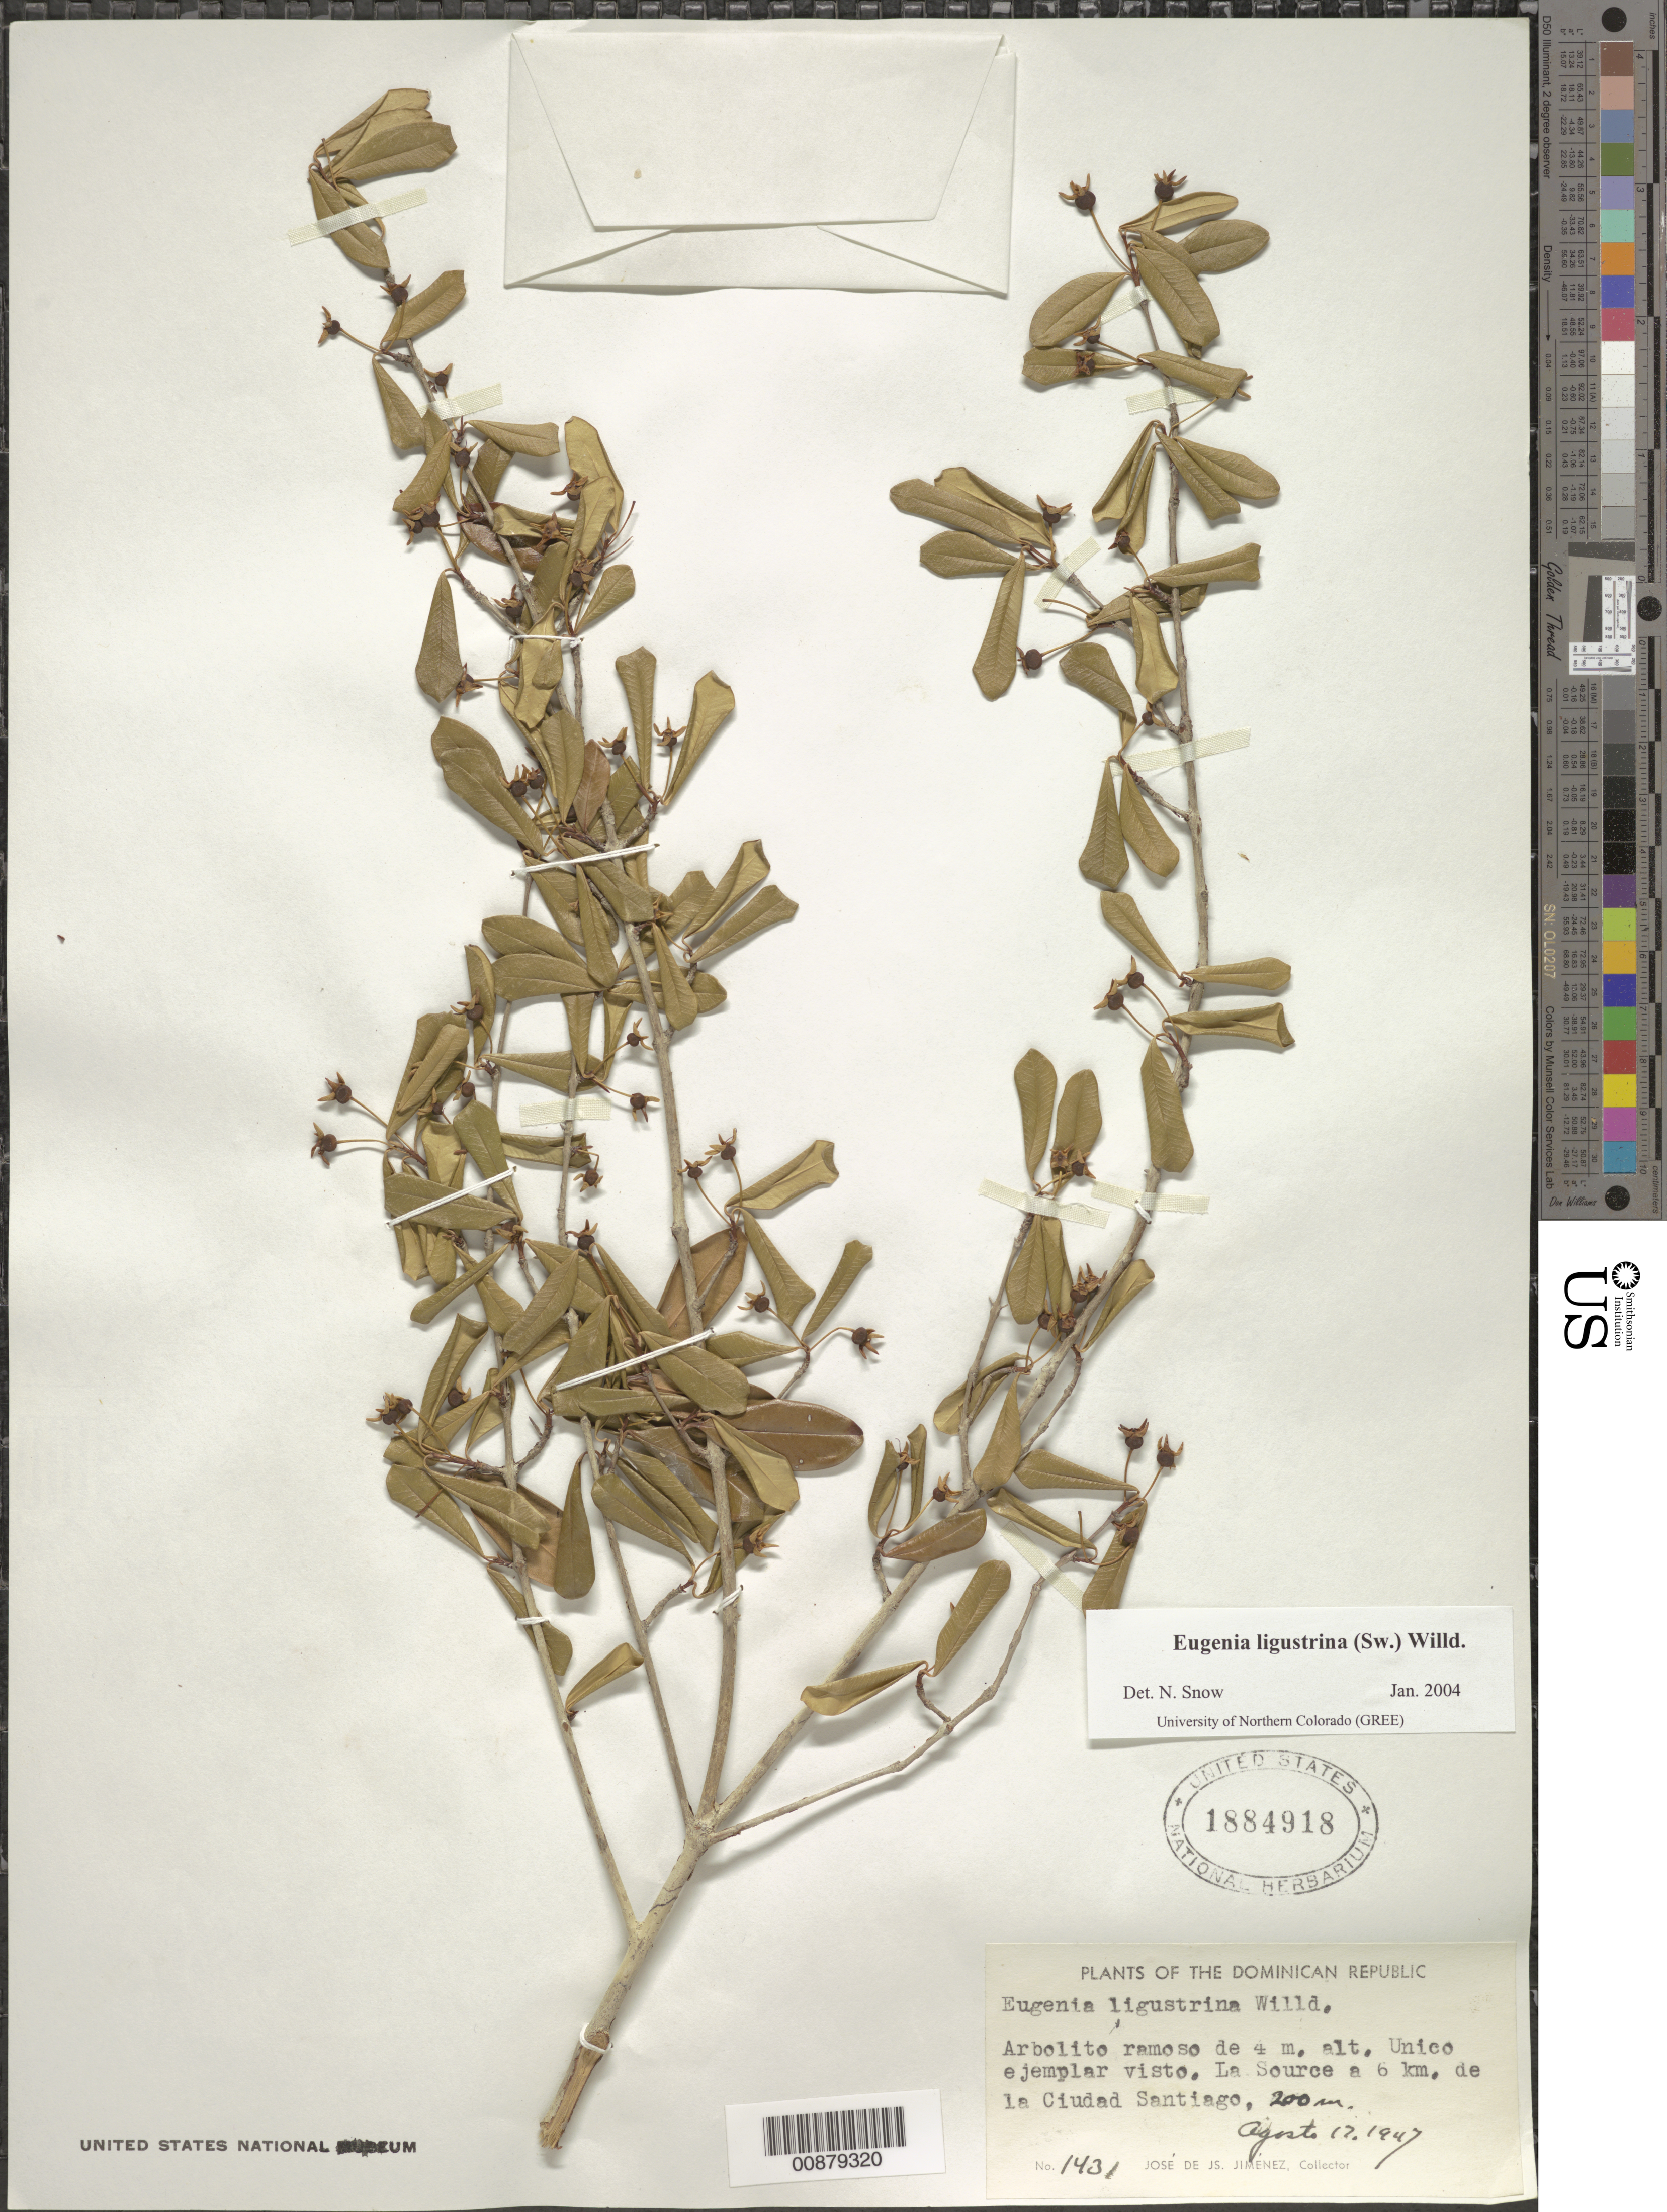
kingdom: Plantae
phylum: Tracheophyta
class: Magnoliopsida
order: Myrtales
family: Myrtaceae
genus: Eugenia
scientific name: Eugenia ligustrina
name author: (Sw.) Willd.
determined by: Snow, N. W.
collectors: J. J. Jiménez Almonte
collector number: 1431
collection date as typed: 17 Aug 1947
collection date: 1947-08-17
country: Dominican Republic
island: Hispaniola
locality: La Source a 6 km de la Ciudad Santiago.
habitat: Unico ejemplar visto.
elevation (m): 200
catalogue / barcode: US 1884918